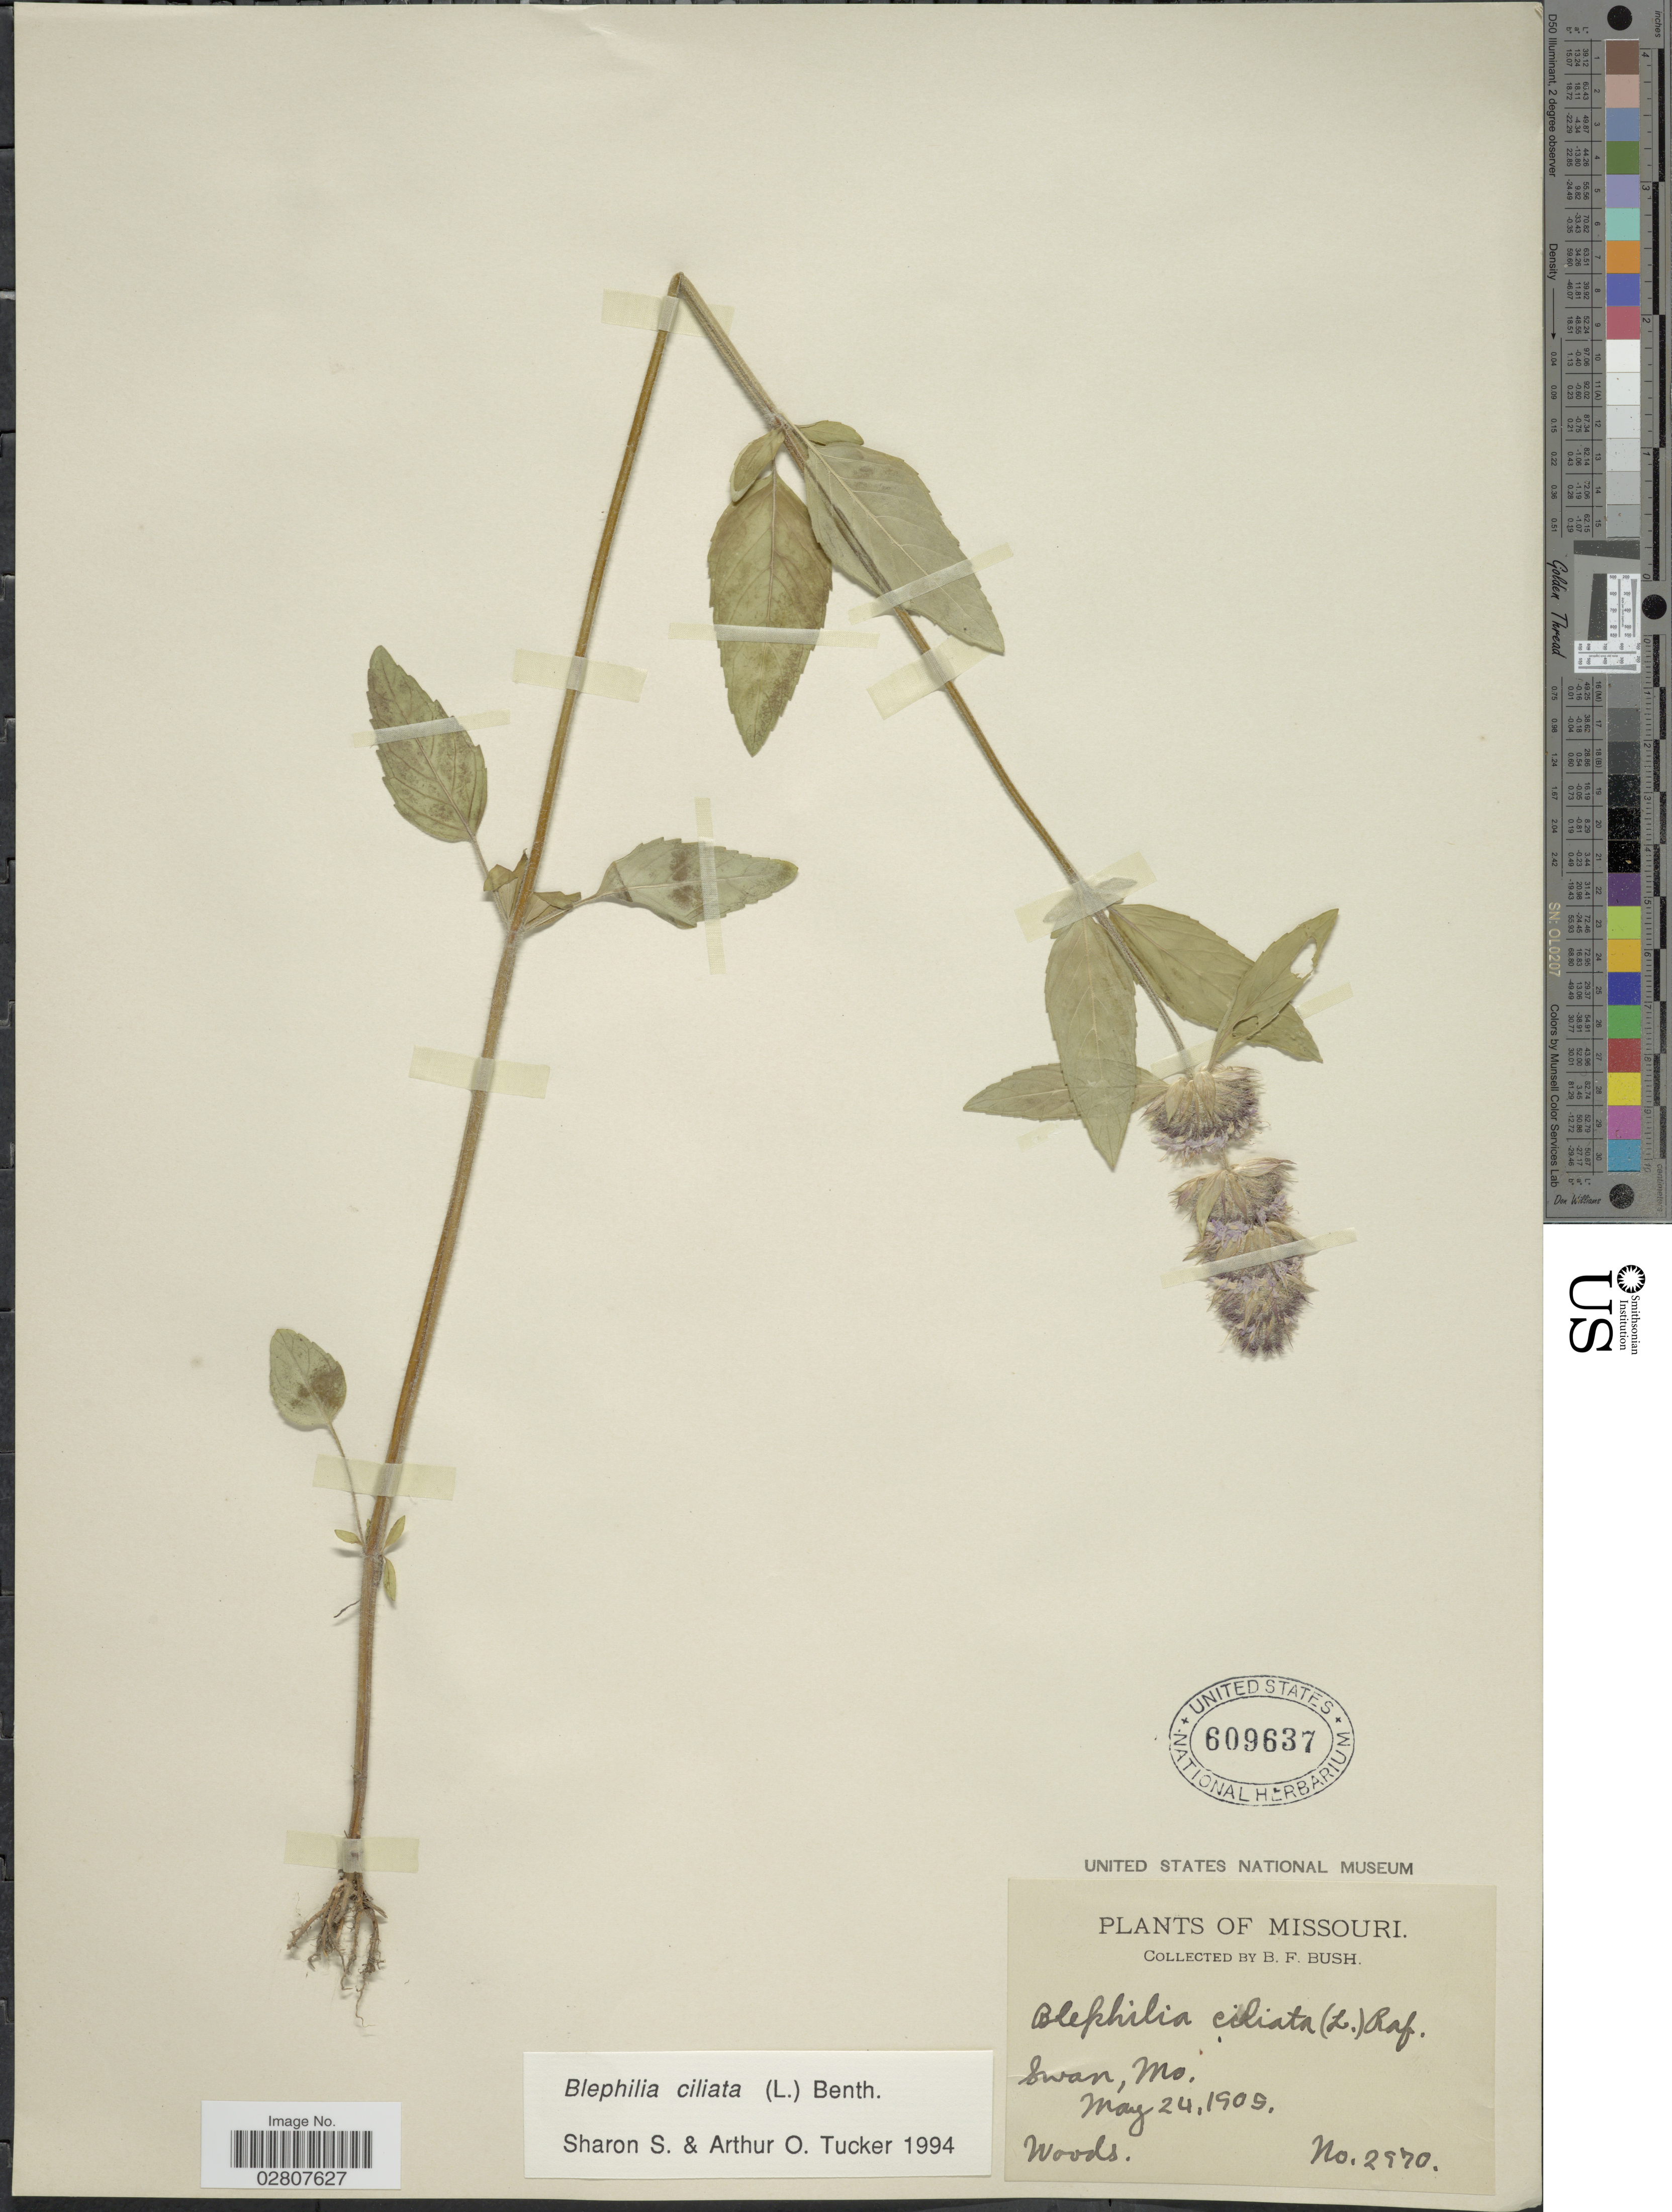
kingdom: Plantae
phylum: Tracheophyta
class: Magnoliopsida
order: Lamiales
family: Lamiaceae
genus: Blephilia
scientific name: Blephilia ciliata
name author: (L.) Raf. ex Benth.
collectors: B. F. Bush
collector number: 2970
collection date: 1905-05-24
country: United States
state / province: Missouri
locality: Swan.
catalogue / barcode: US 609637